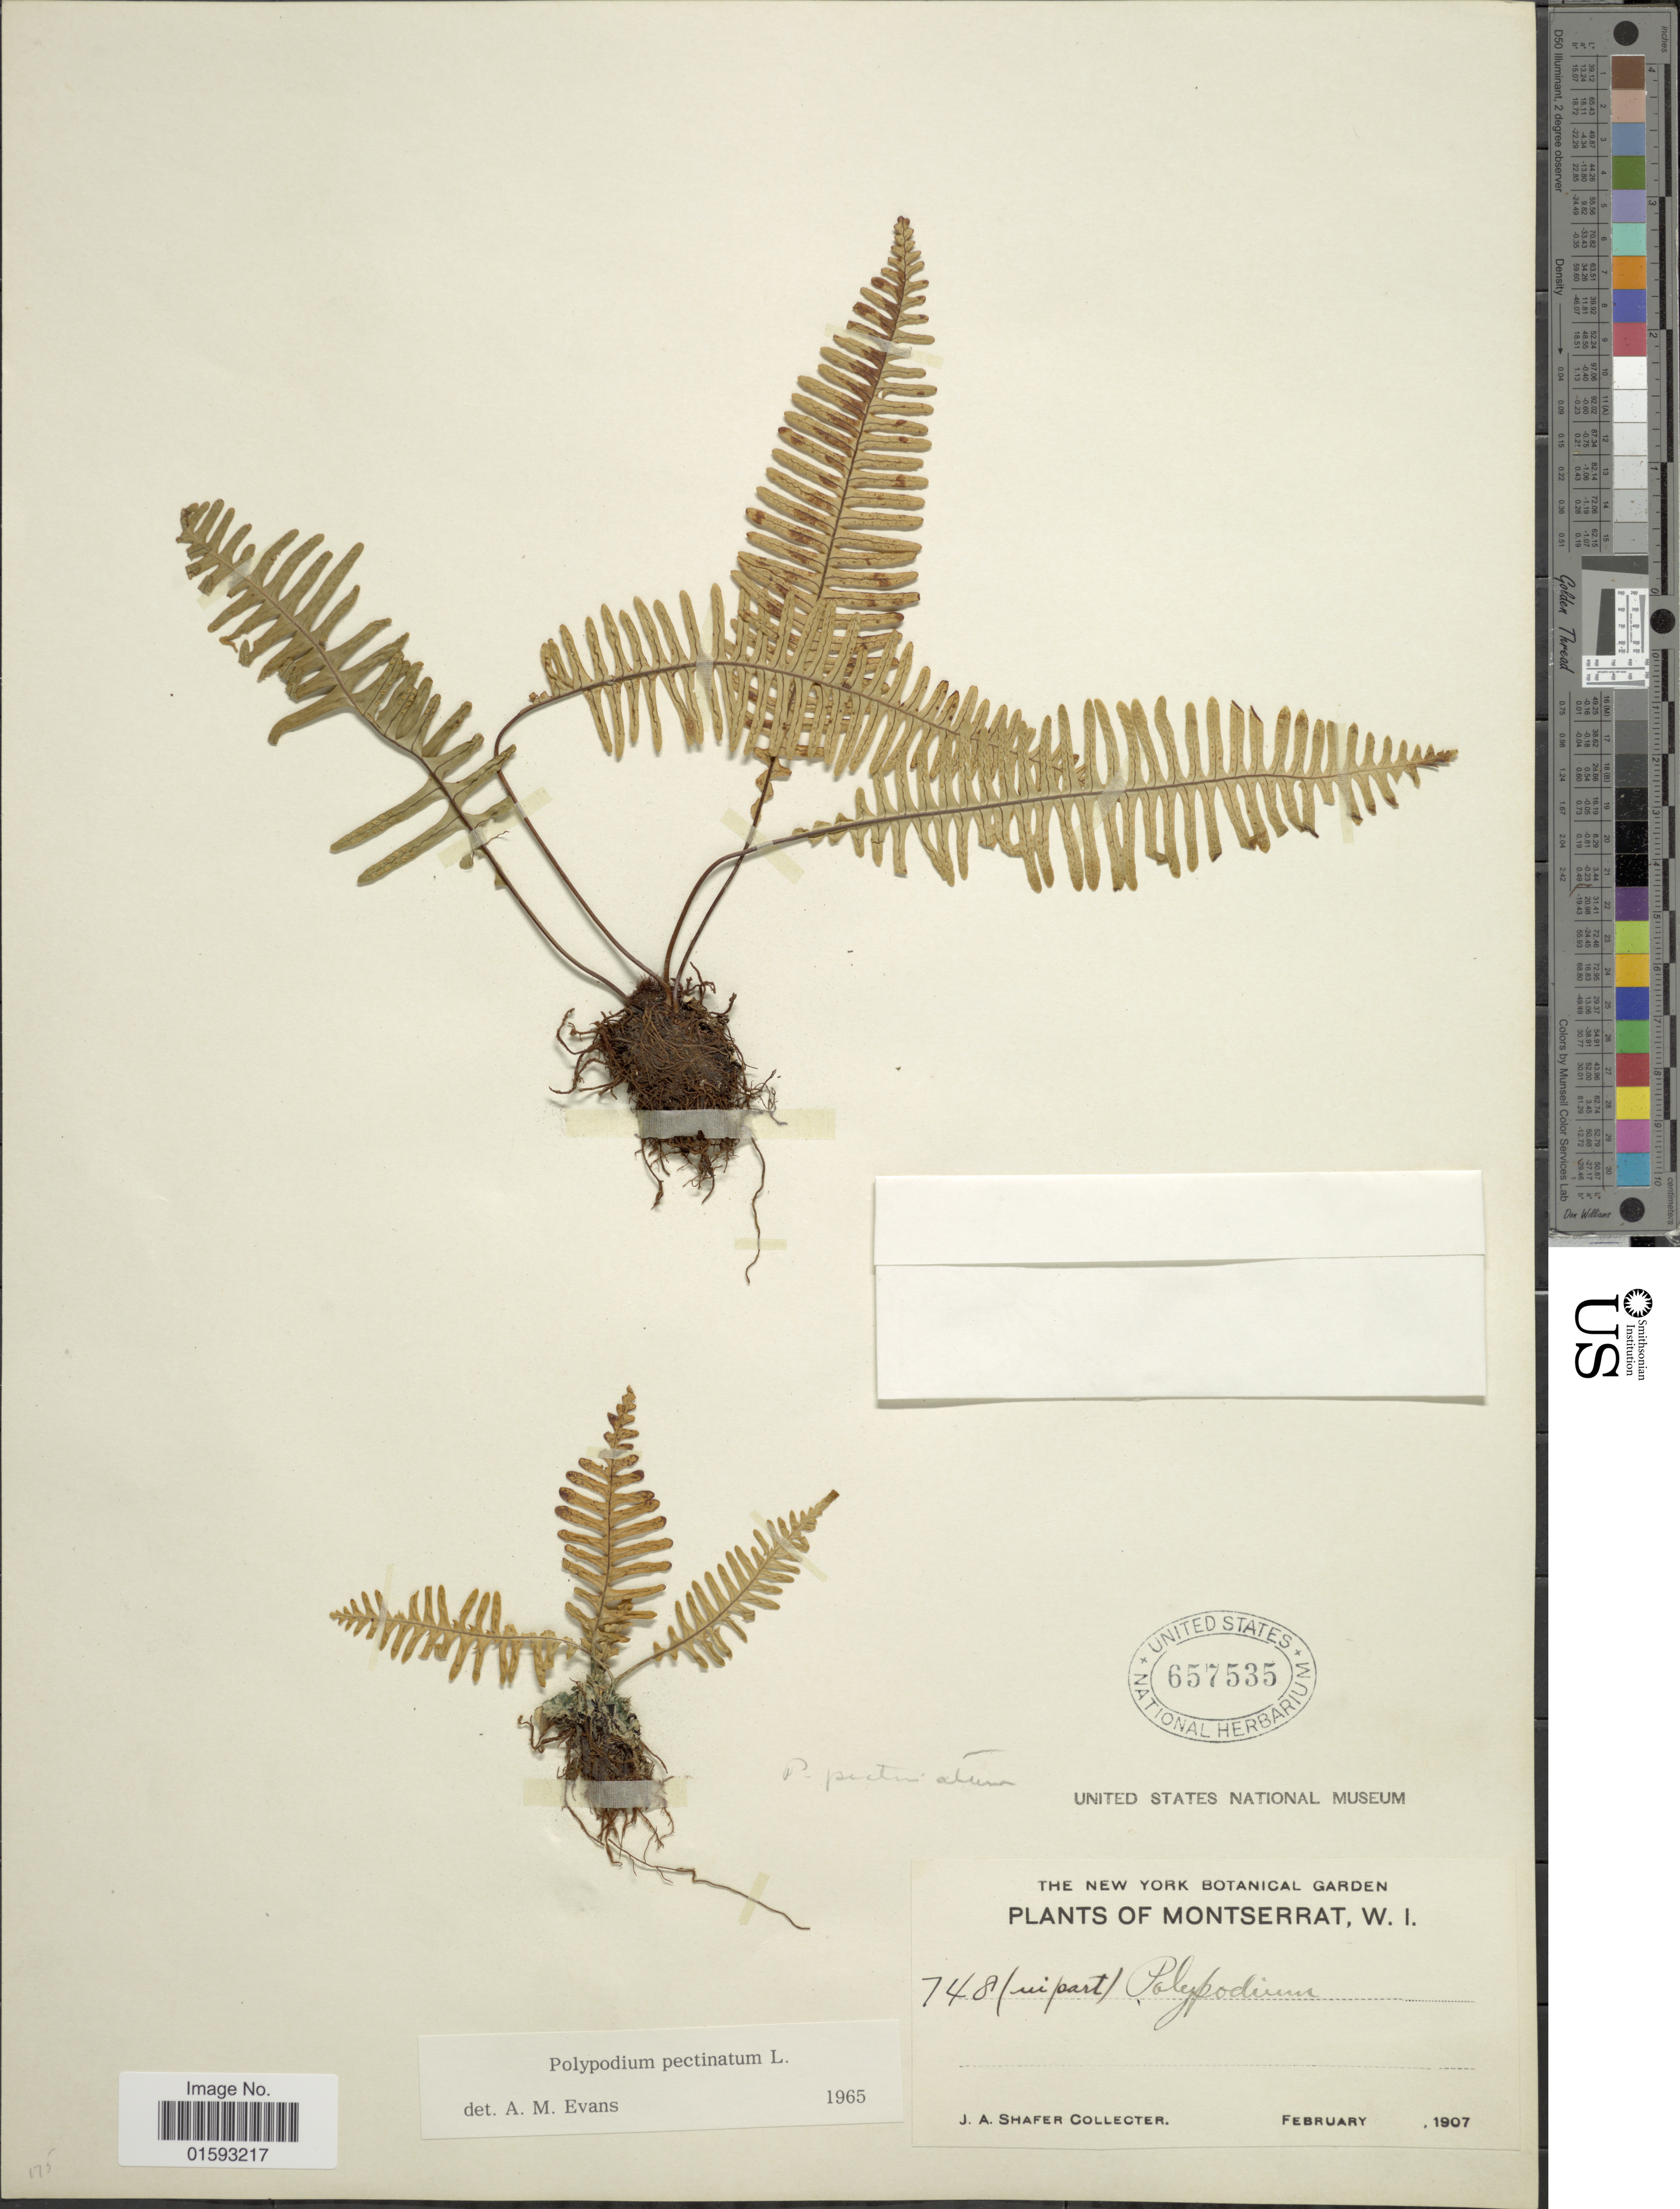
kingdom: Plantae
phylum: Tracheophyta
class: Polypodiopsida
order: Polypodiales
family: Polypodiaceae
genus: Pecluma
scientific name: Pecluma pectinata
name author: (L.) M.G. Price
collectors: J. A. Shafer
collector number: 748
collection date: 1907-02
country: Montserrat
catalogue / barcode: US 657535